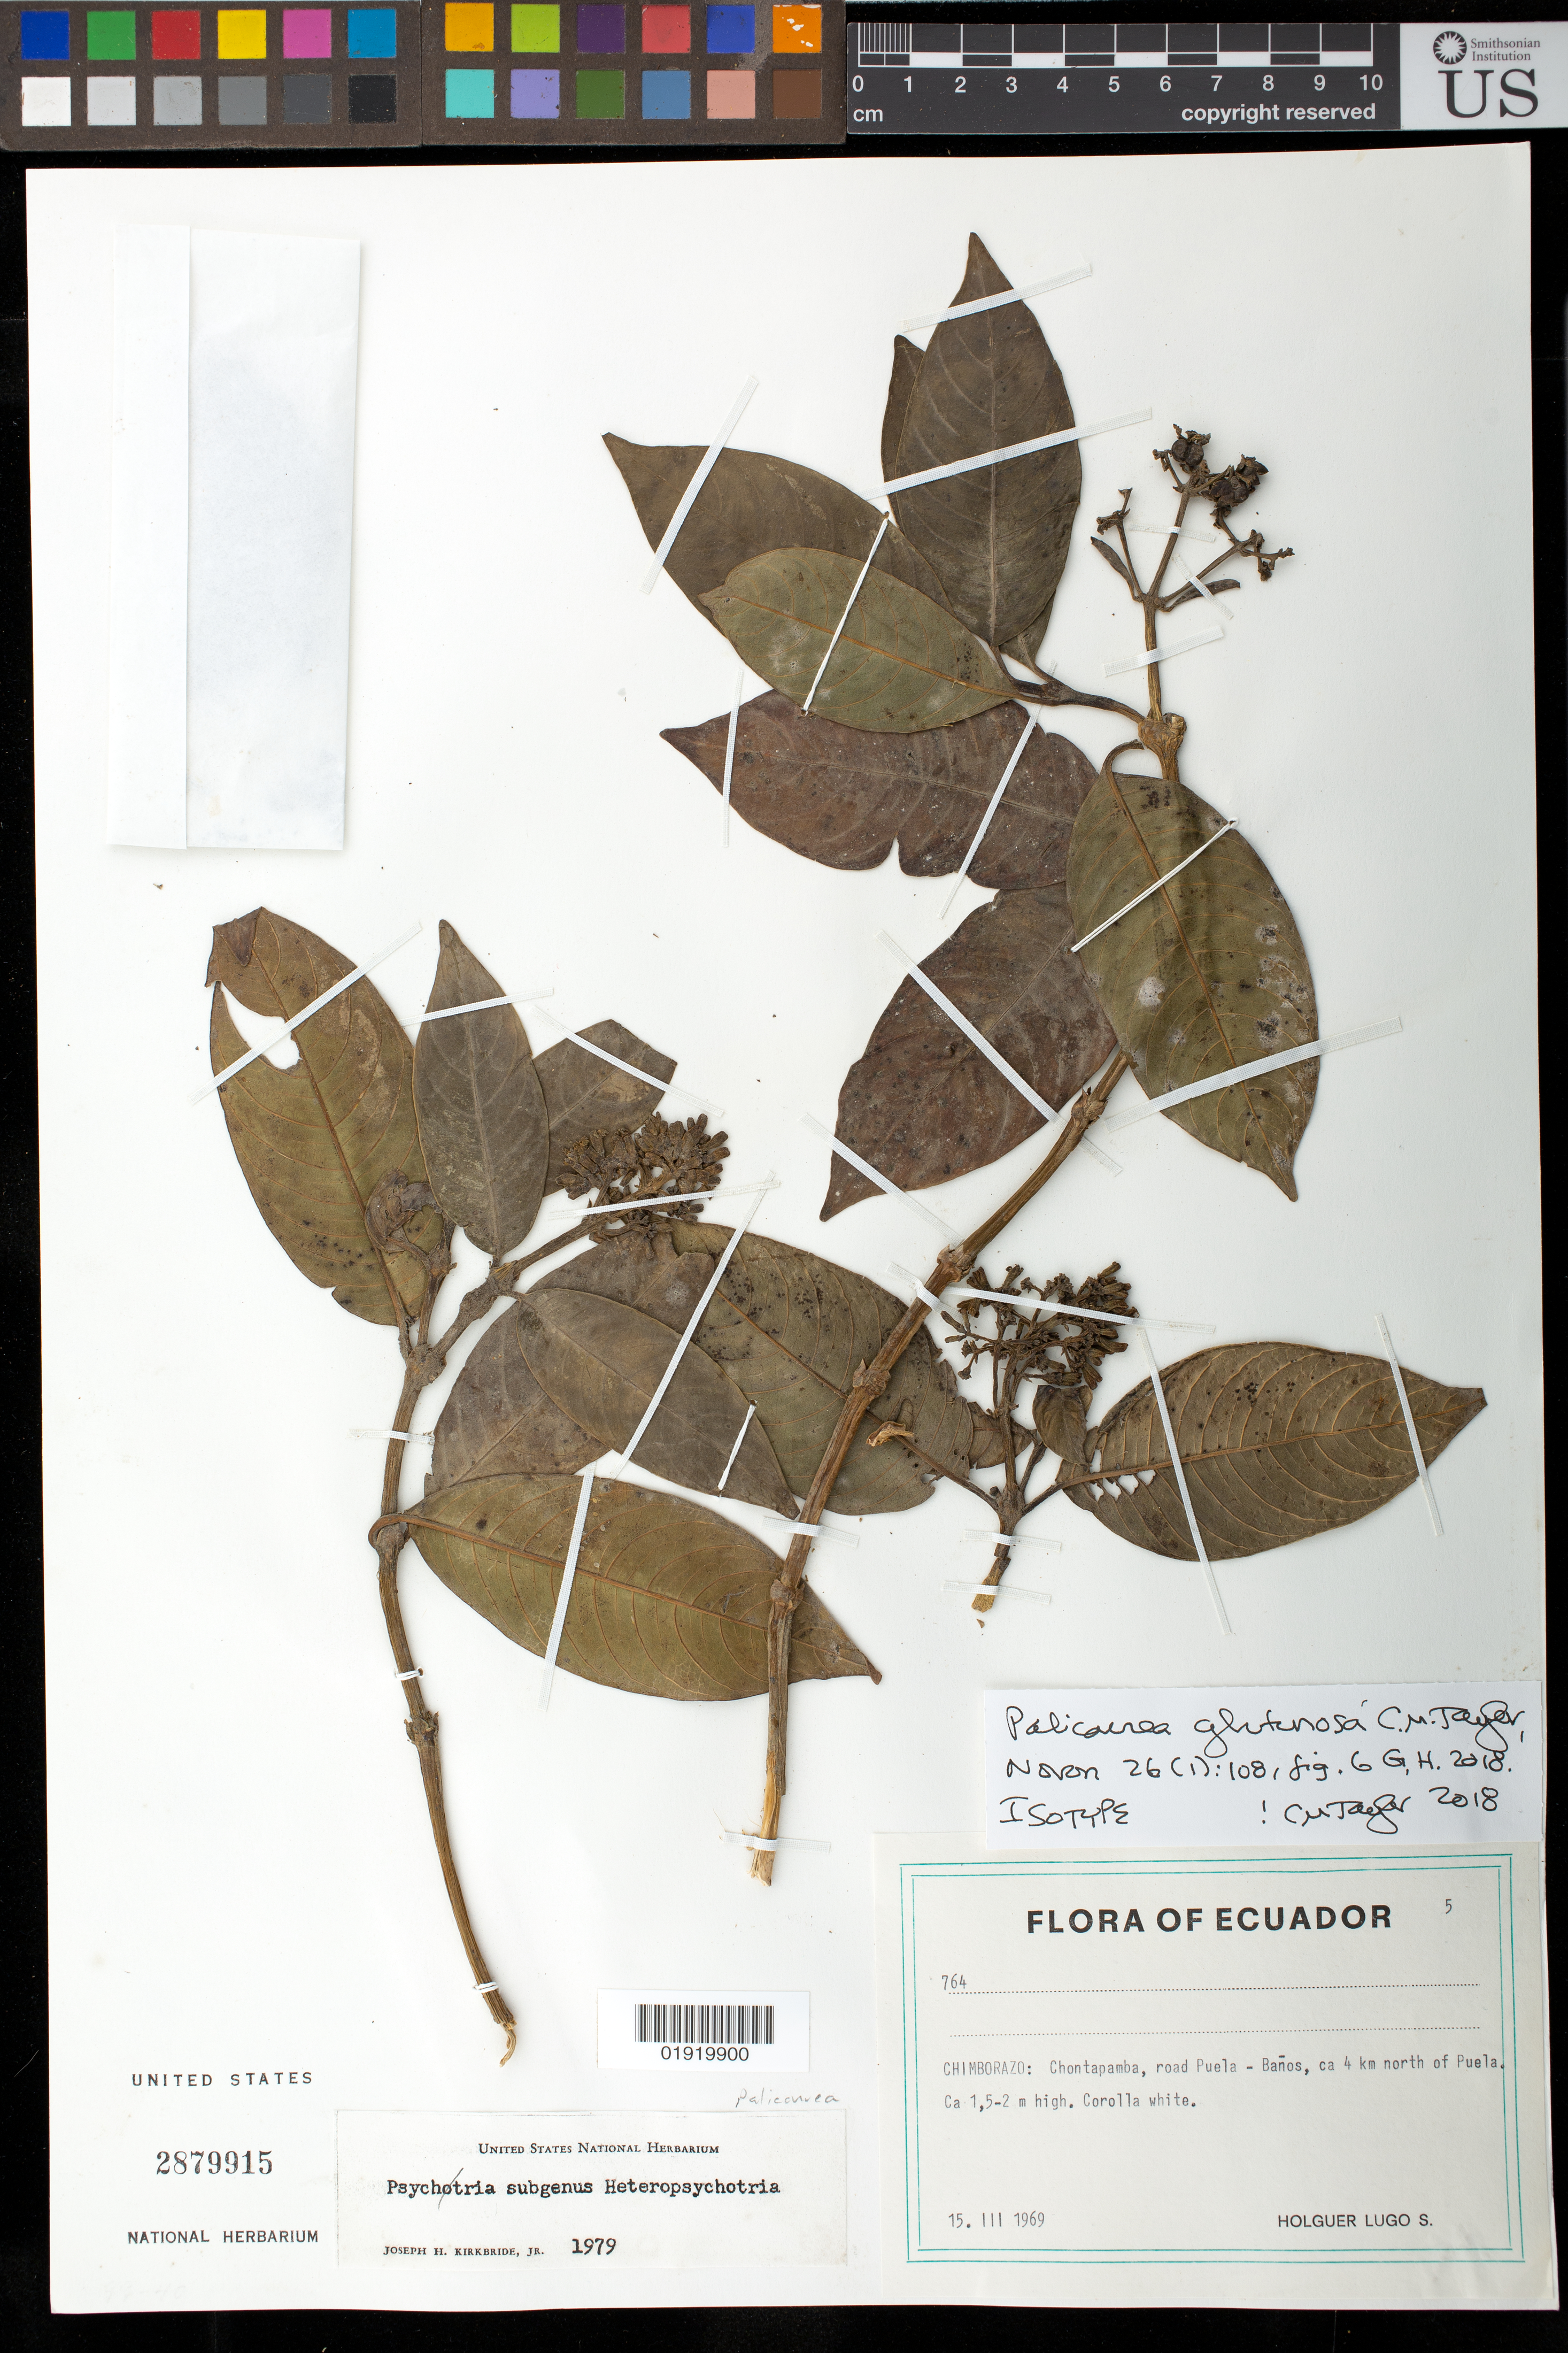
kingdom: Plantae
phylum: Tracheophyta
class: Magnoliopsida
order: Gentianales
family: Rubiaceae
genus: Palicourea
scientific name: Palicourea glutinosa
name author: C.M. Taylor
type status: Isotype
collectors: H. Lugo S.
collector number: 764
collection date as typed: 15 III 1969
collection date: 1969-03-15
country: Ecuador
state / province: Chimborazo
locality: Chimborazo: Chontapamba, road Puela - Baños, ca 4 km north of Puela.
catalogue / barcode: US 2879915